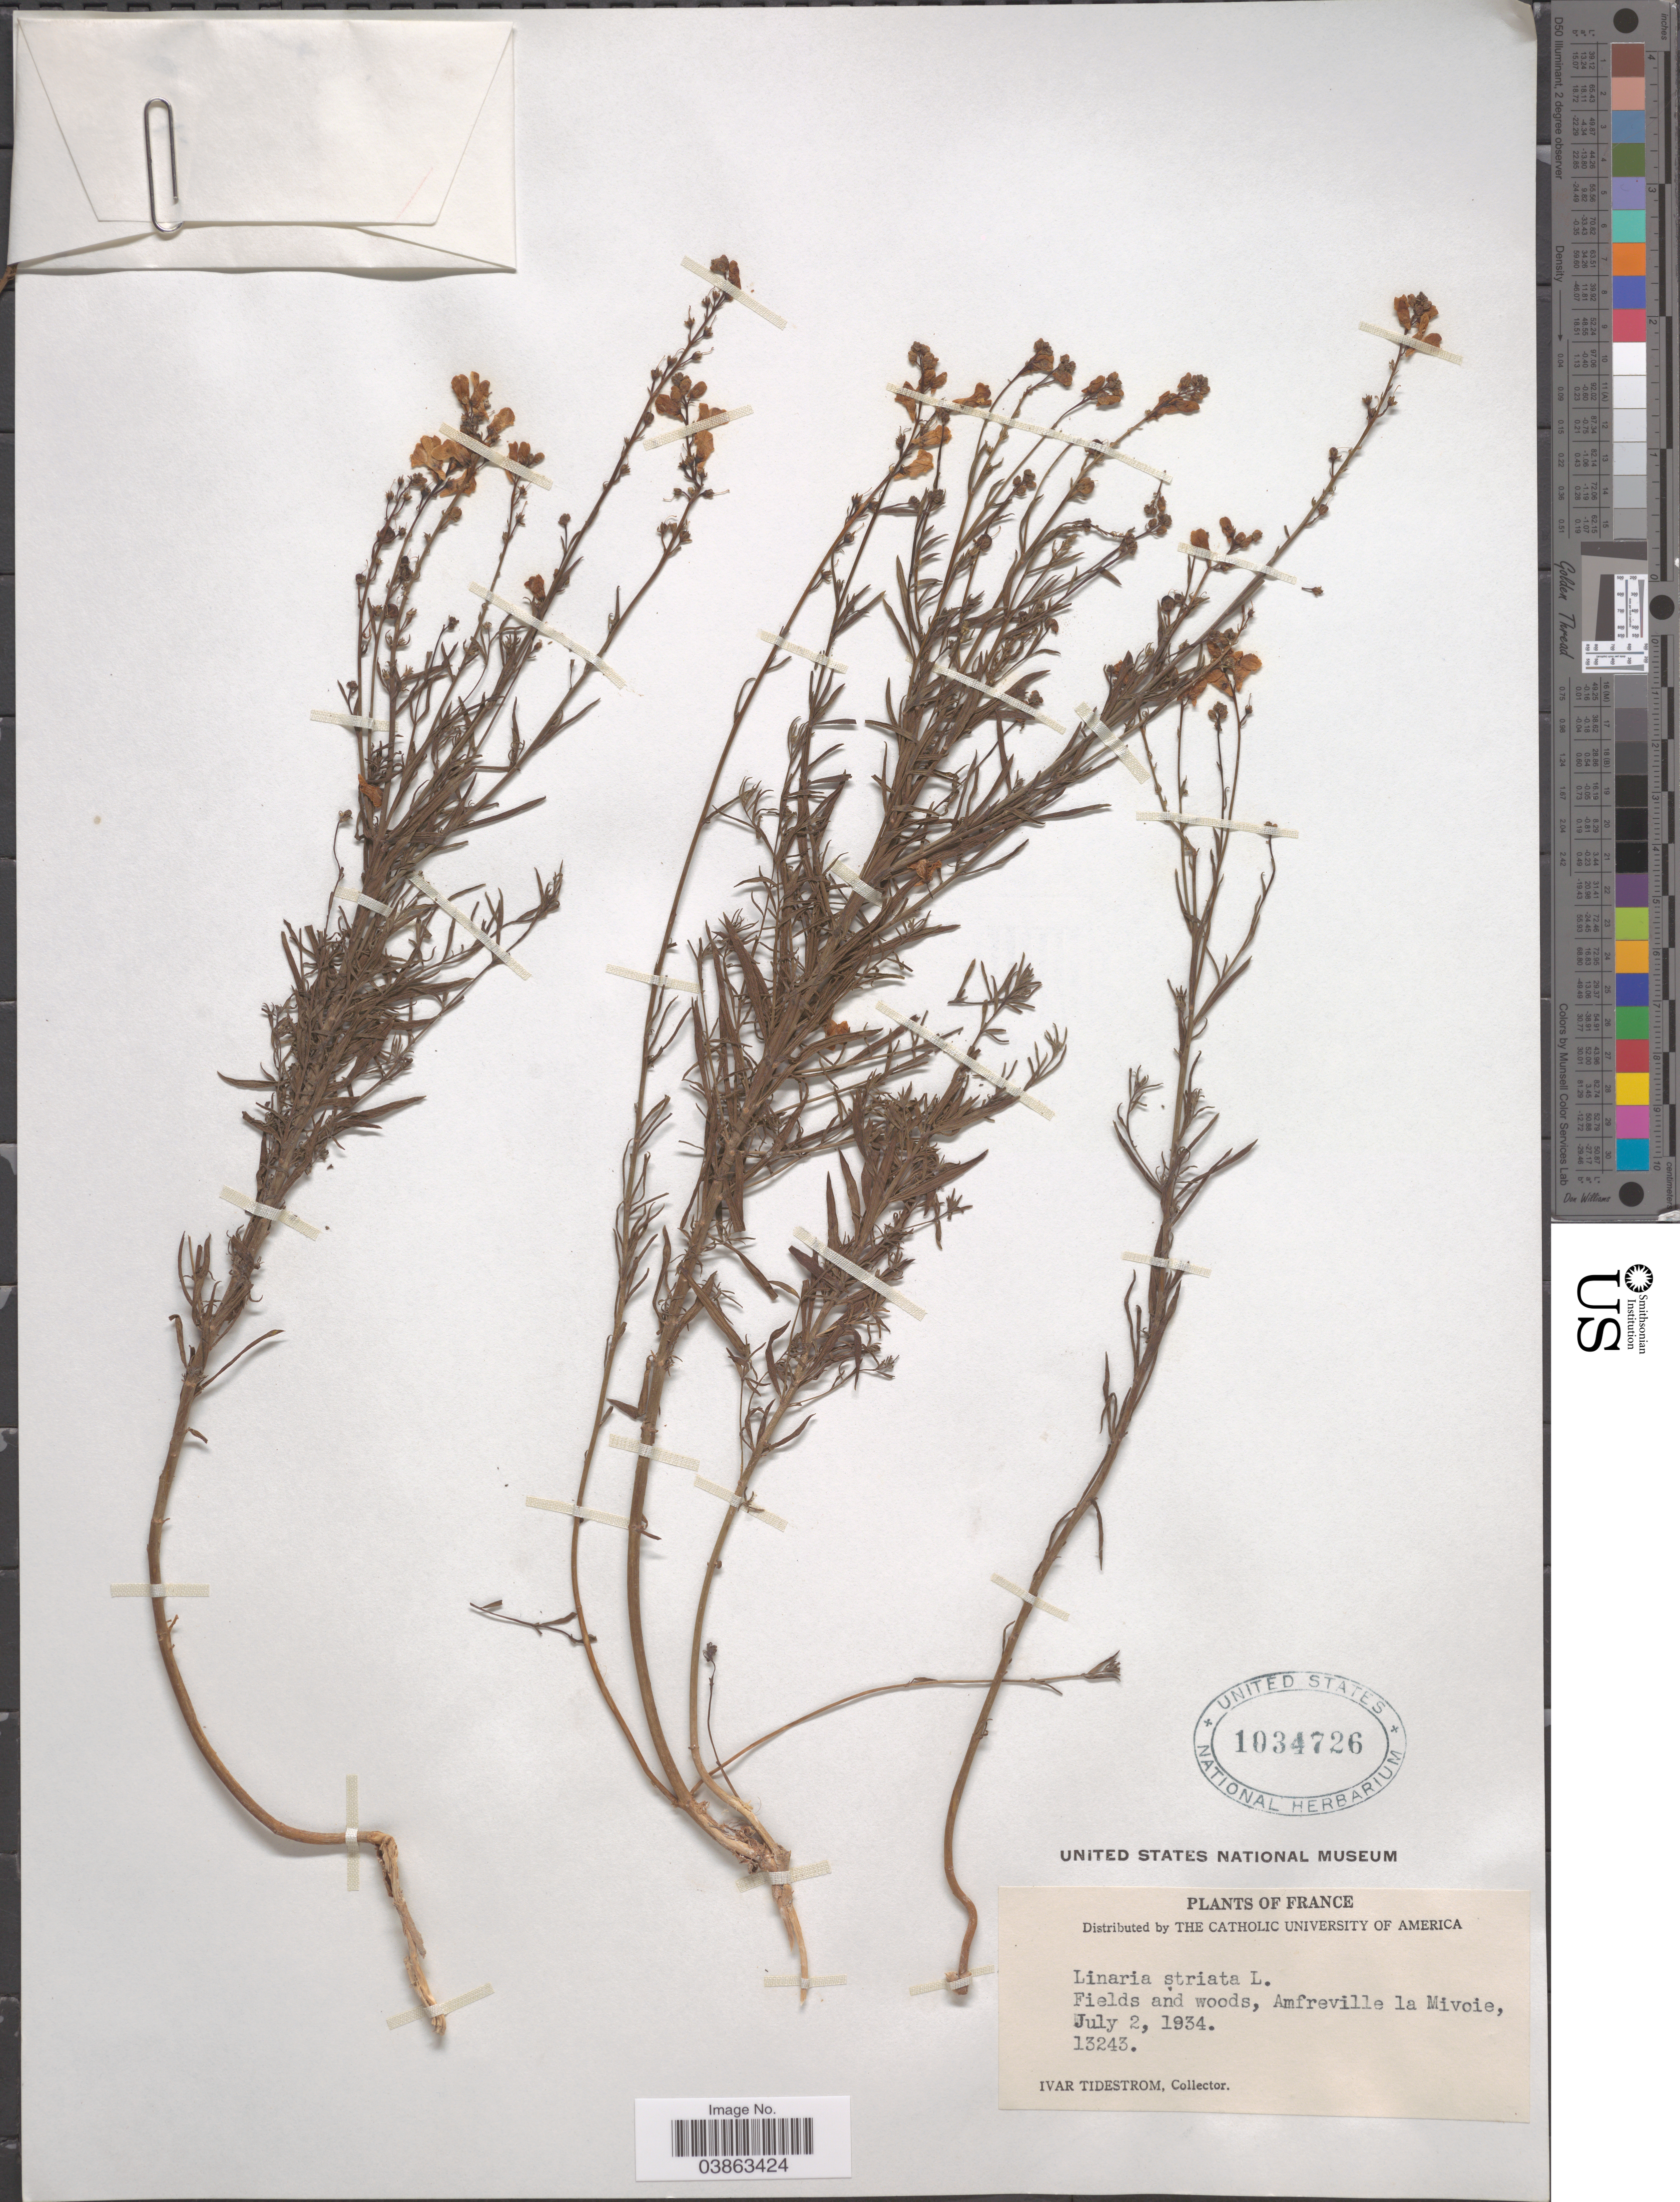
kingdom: Plantae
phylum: Tracheophyta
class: Magnoliopsida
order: Lamiales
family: Plantaginaceae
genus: Linaria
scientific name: Linaria striata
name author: (Lam.) DC.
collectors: I. F. Tidestrom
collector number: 13243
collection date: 1934-07-02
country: France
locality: Fields and woods, Amfreville la Mivoie.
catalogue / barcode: US 1034726